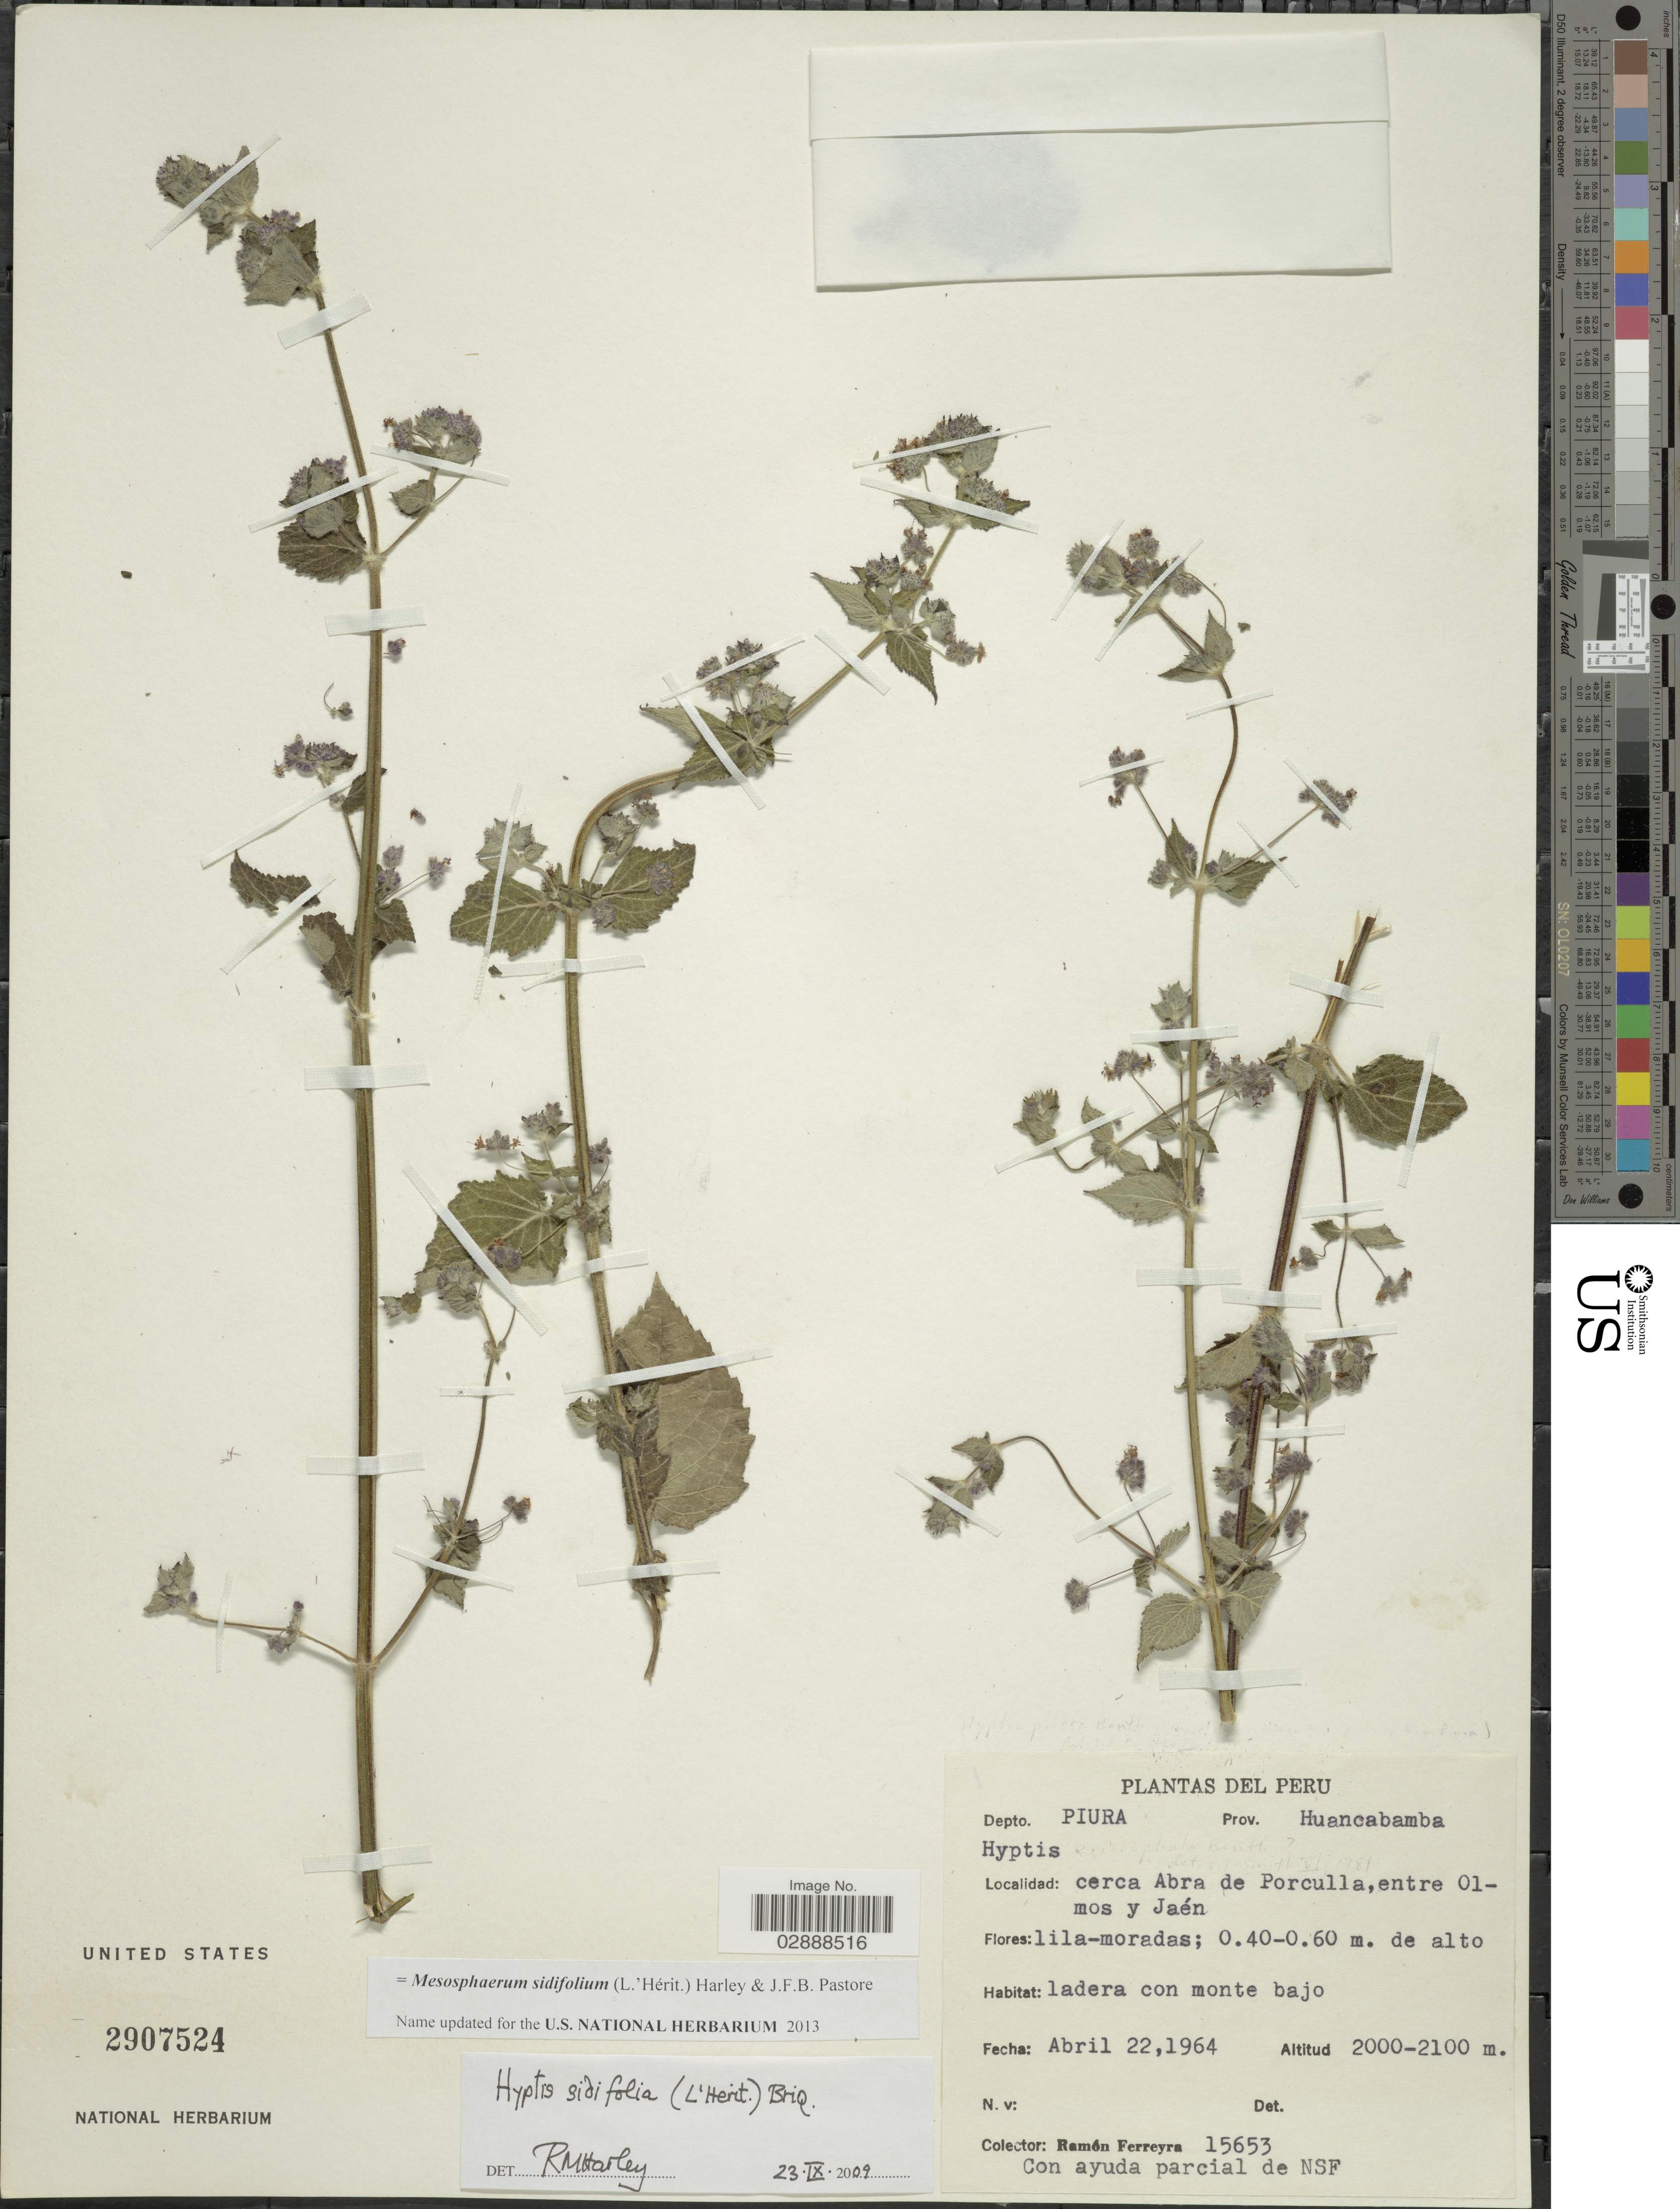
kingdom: Plantae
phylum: Tracheophyta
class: Magnoliopsida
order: Lamiales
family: Lamiaceae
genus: Mesosphaerum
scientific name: Mesosphaerum sidifolium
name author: (L'Hér.) Harley & J.F.B. Pastore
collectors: R. A. Ferreyra & et al.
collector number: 15653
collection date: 1964-04-22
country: Peru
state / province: Piura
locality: Depto. Piura, Prov. Huancabamba, cerca Abra de Porculla, entre Olmos y Jaén.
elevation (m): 2000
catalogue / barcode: US 2907524